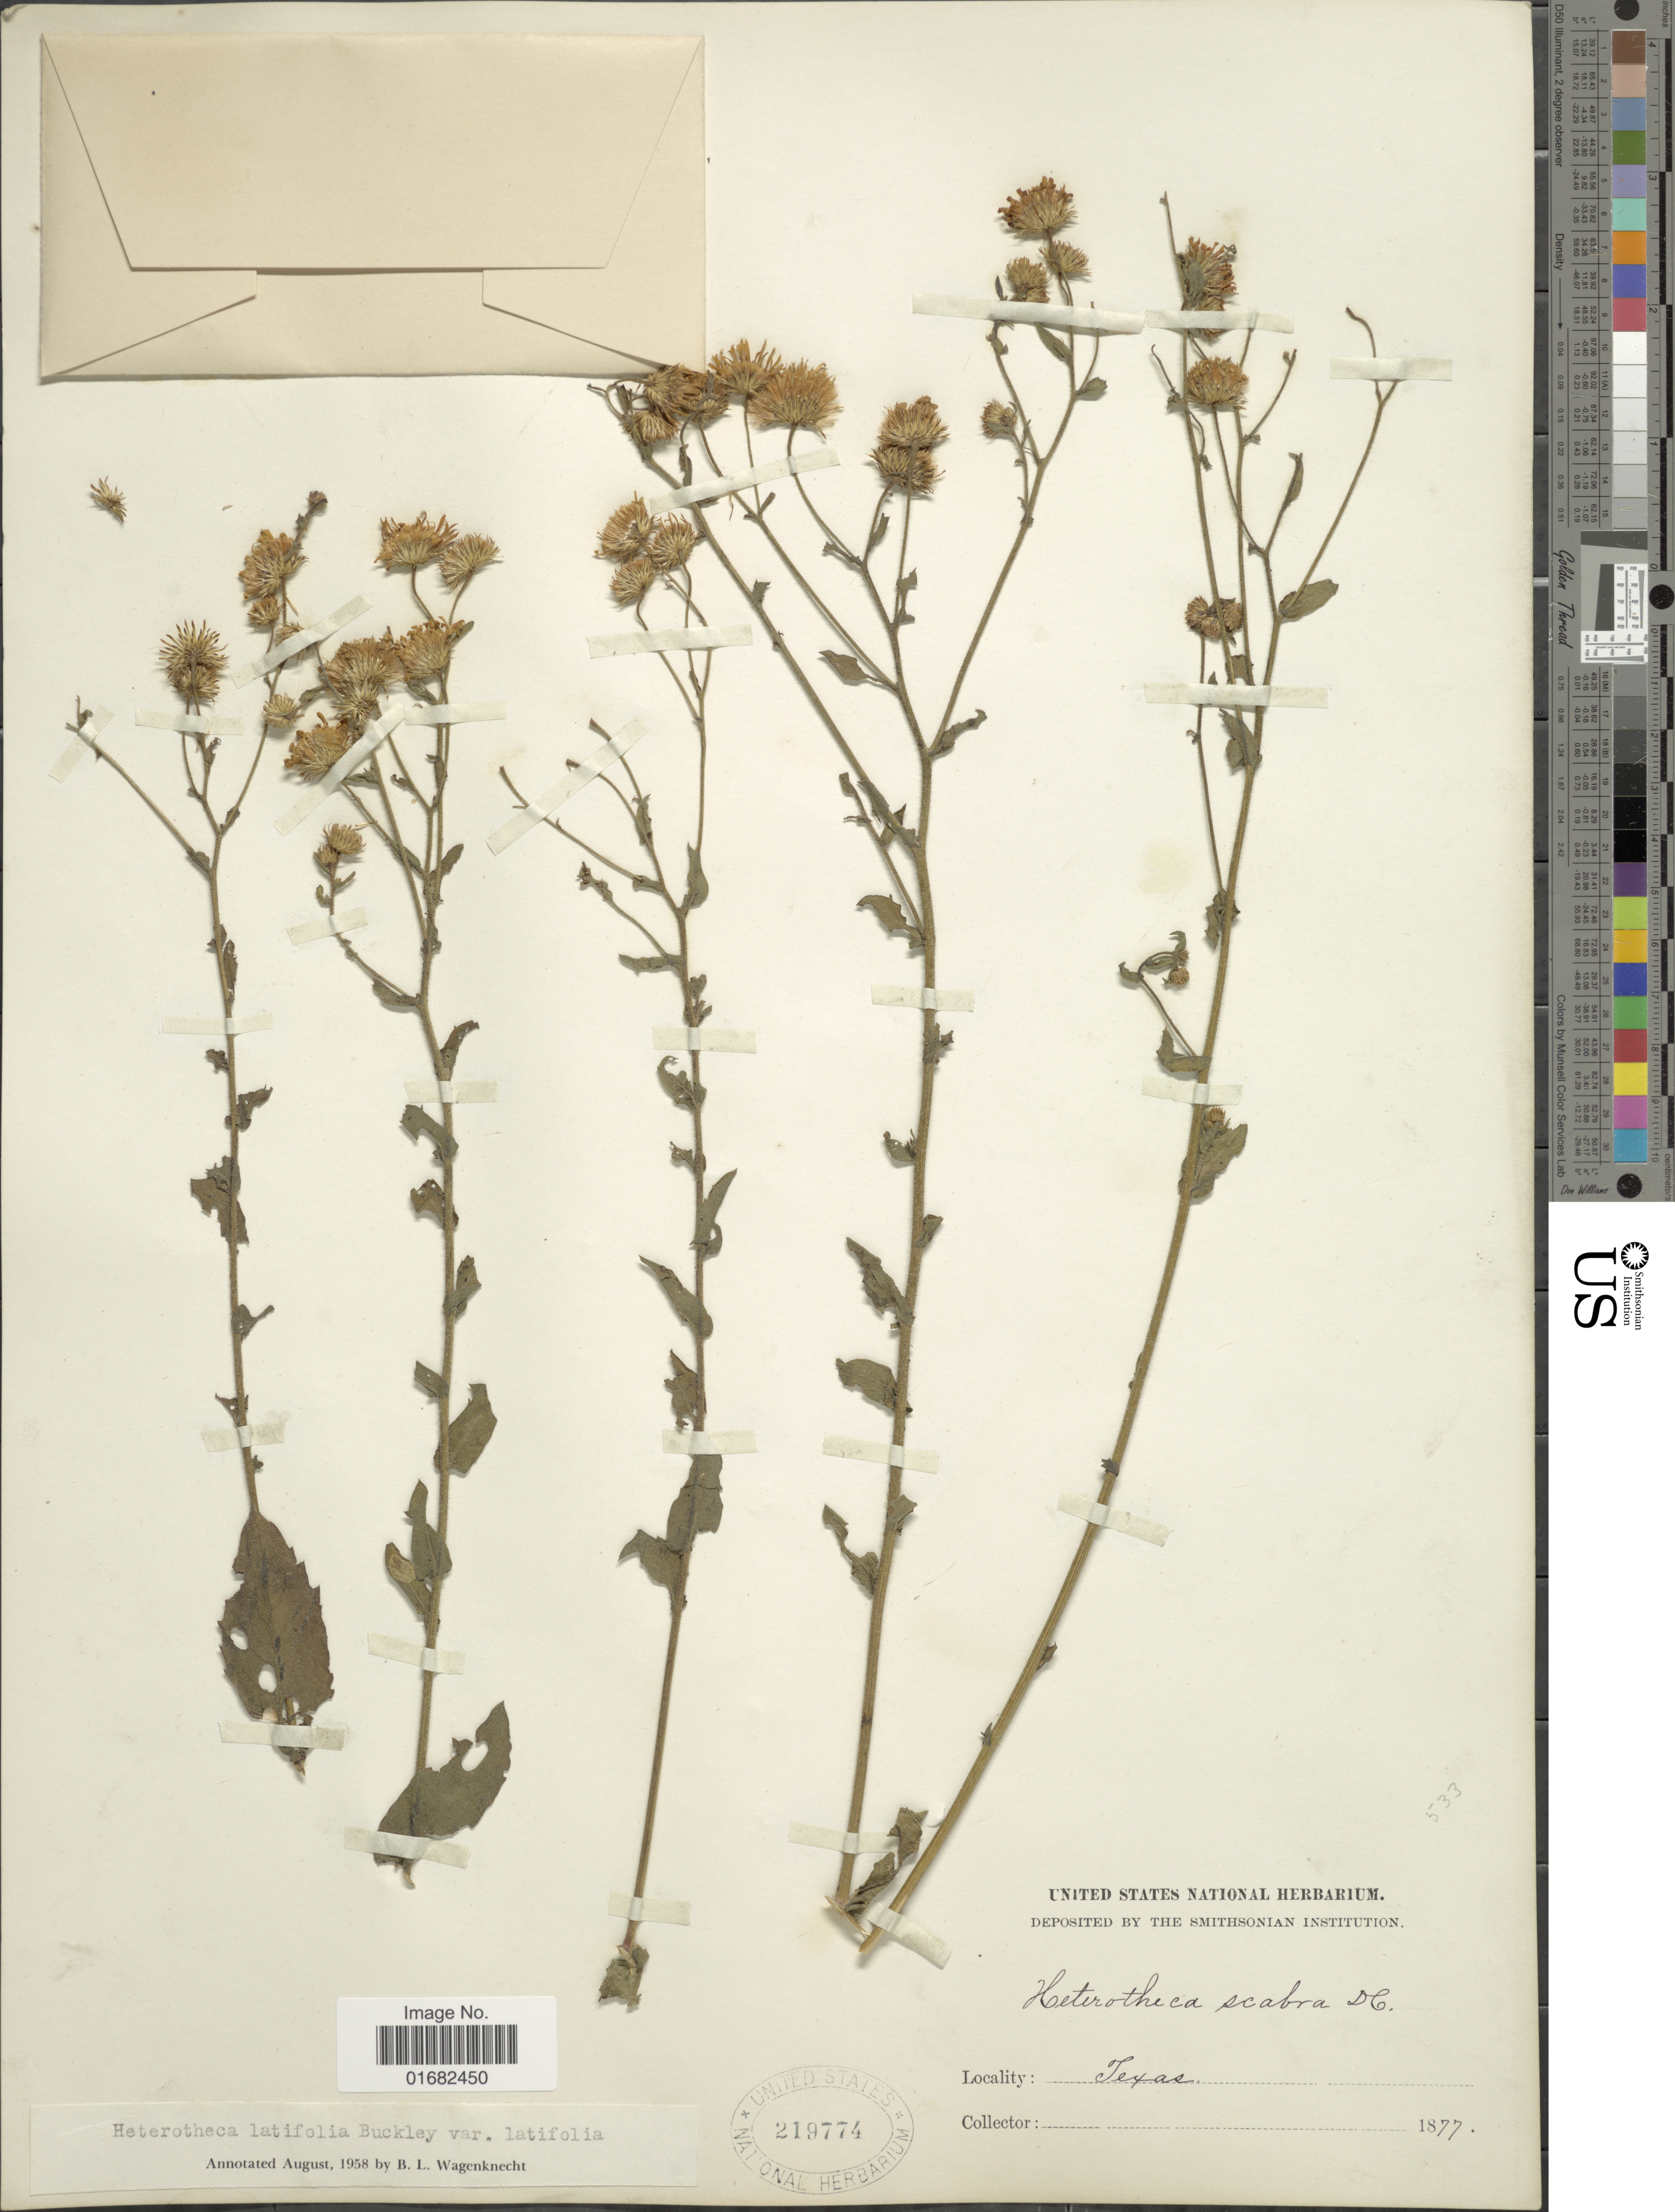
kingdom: Plantae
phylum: Tracheophyta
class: Magnoliopsida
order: Asterales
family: Asteraceae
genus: Heterotheca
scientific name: Heterotheca latifolia var. latifolia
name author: Buckley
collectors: U.S. National Herbarium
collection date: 1877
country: United States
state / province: Texas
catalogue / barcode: US 219774